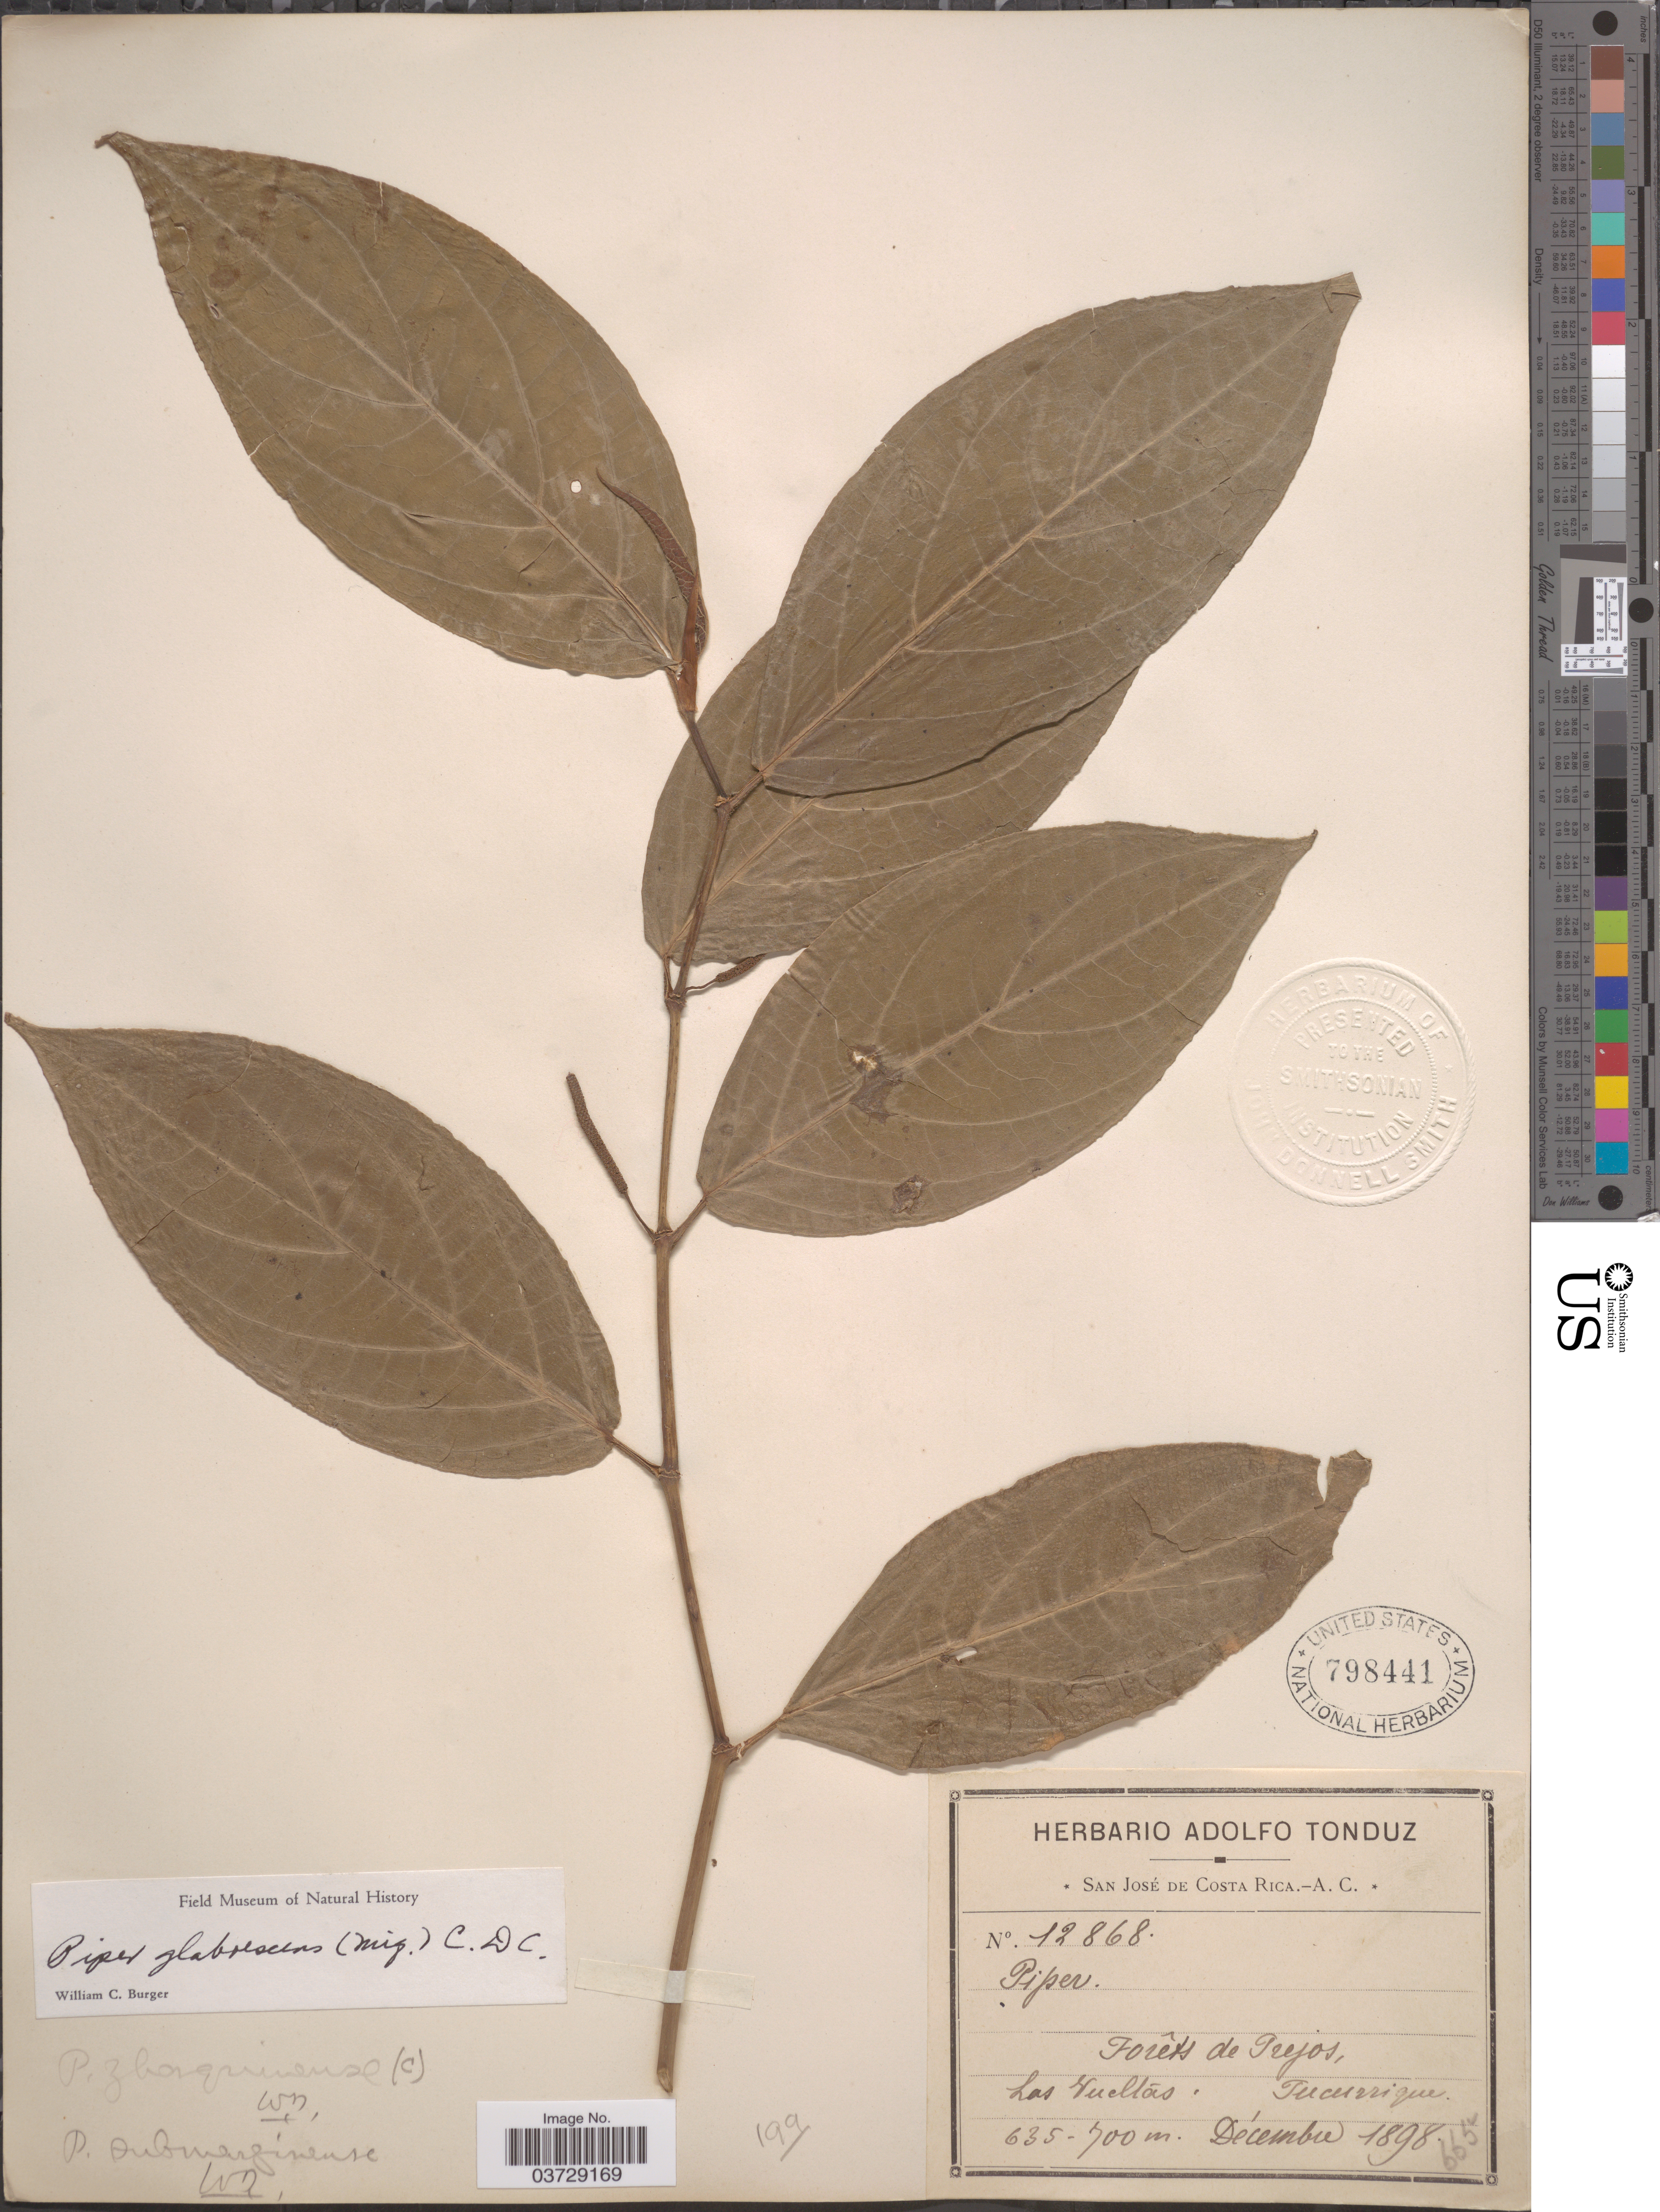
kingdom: Plantae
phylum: Tracheophyta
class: Magnoliopsida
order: Piperales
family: Piperaceae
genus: Piper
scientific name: Piper glabrescens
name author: (Miq.) C. DC.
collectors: ex Herb. Adolfo Tonduz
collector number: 12868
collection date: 1898-12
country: Costa Rica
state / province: San José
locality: Forêts de Trejos, Las Vueltas. Tucurrique.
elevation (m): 635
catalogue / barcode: US 798441